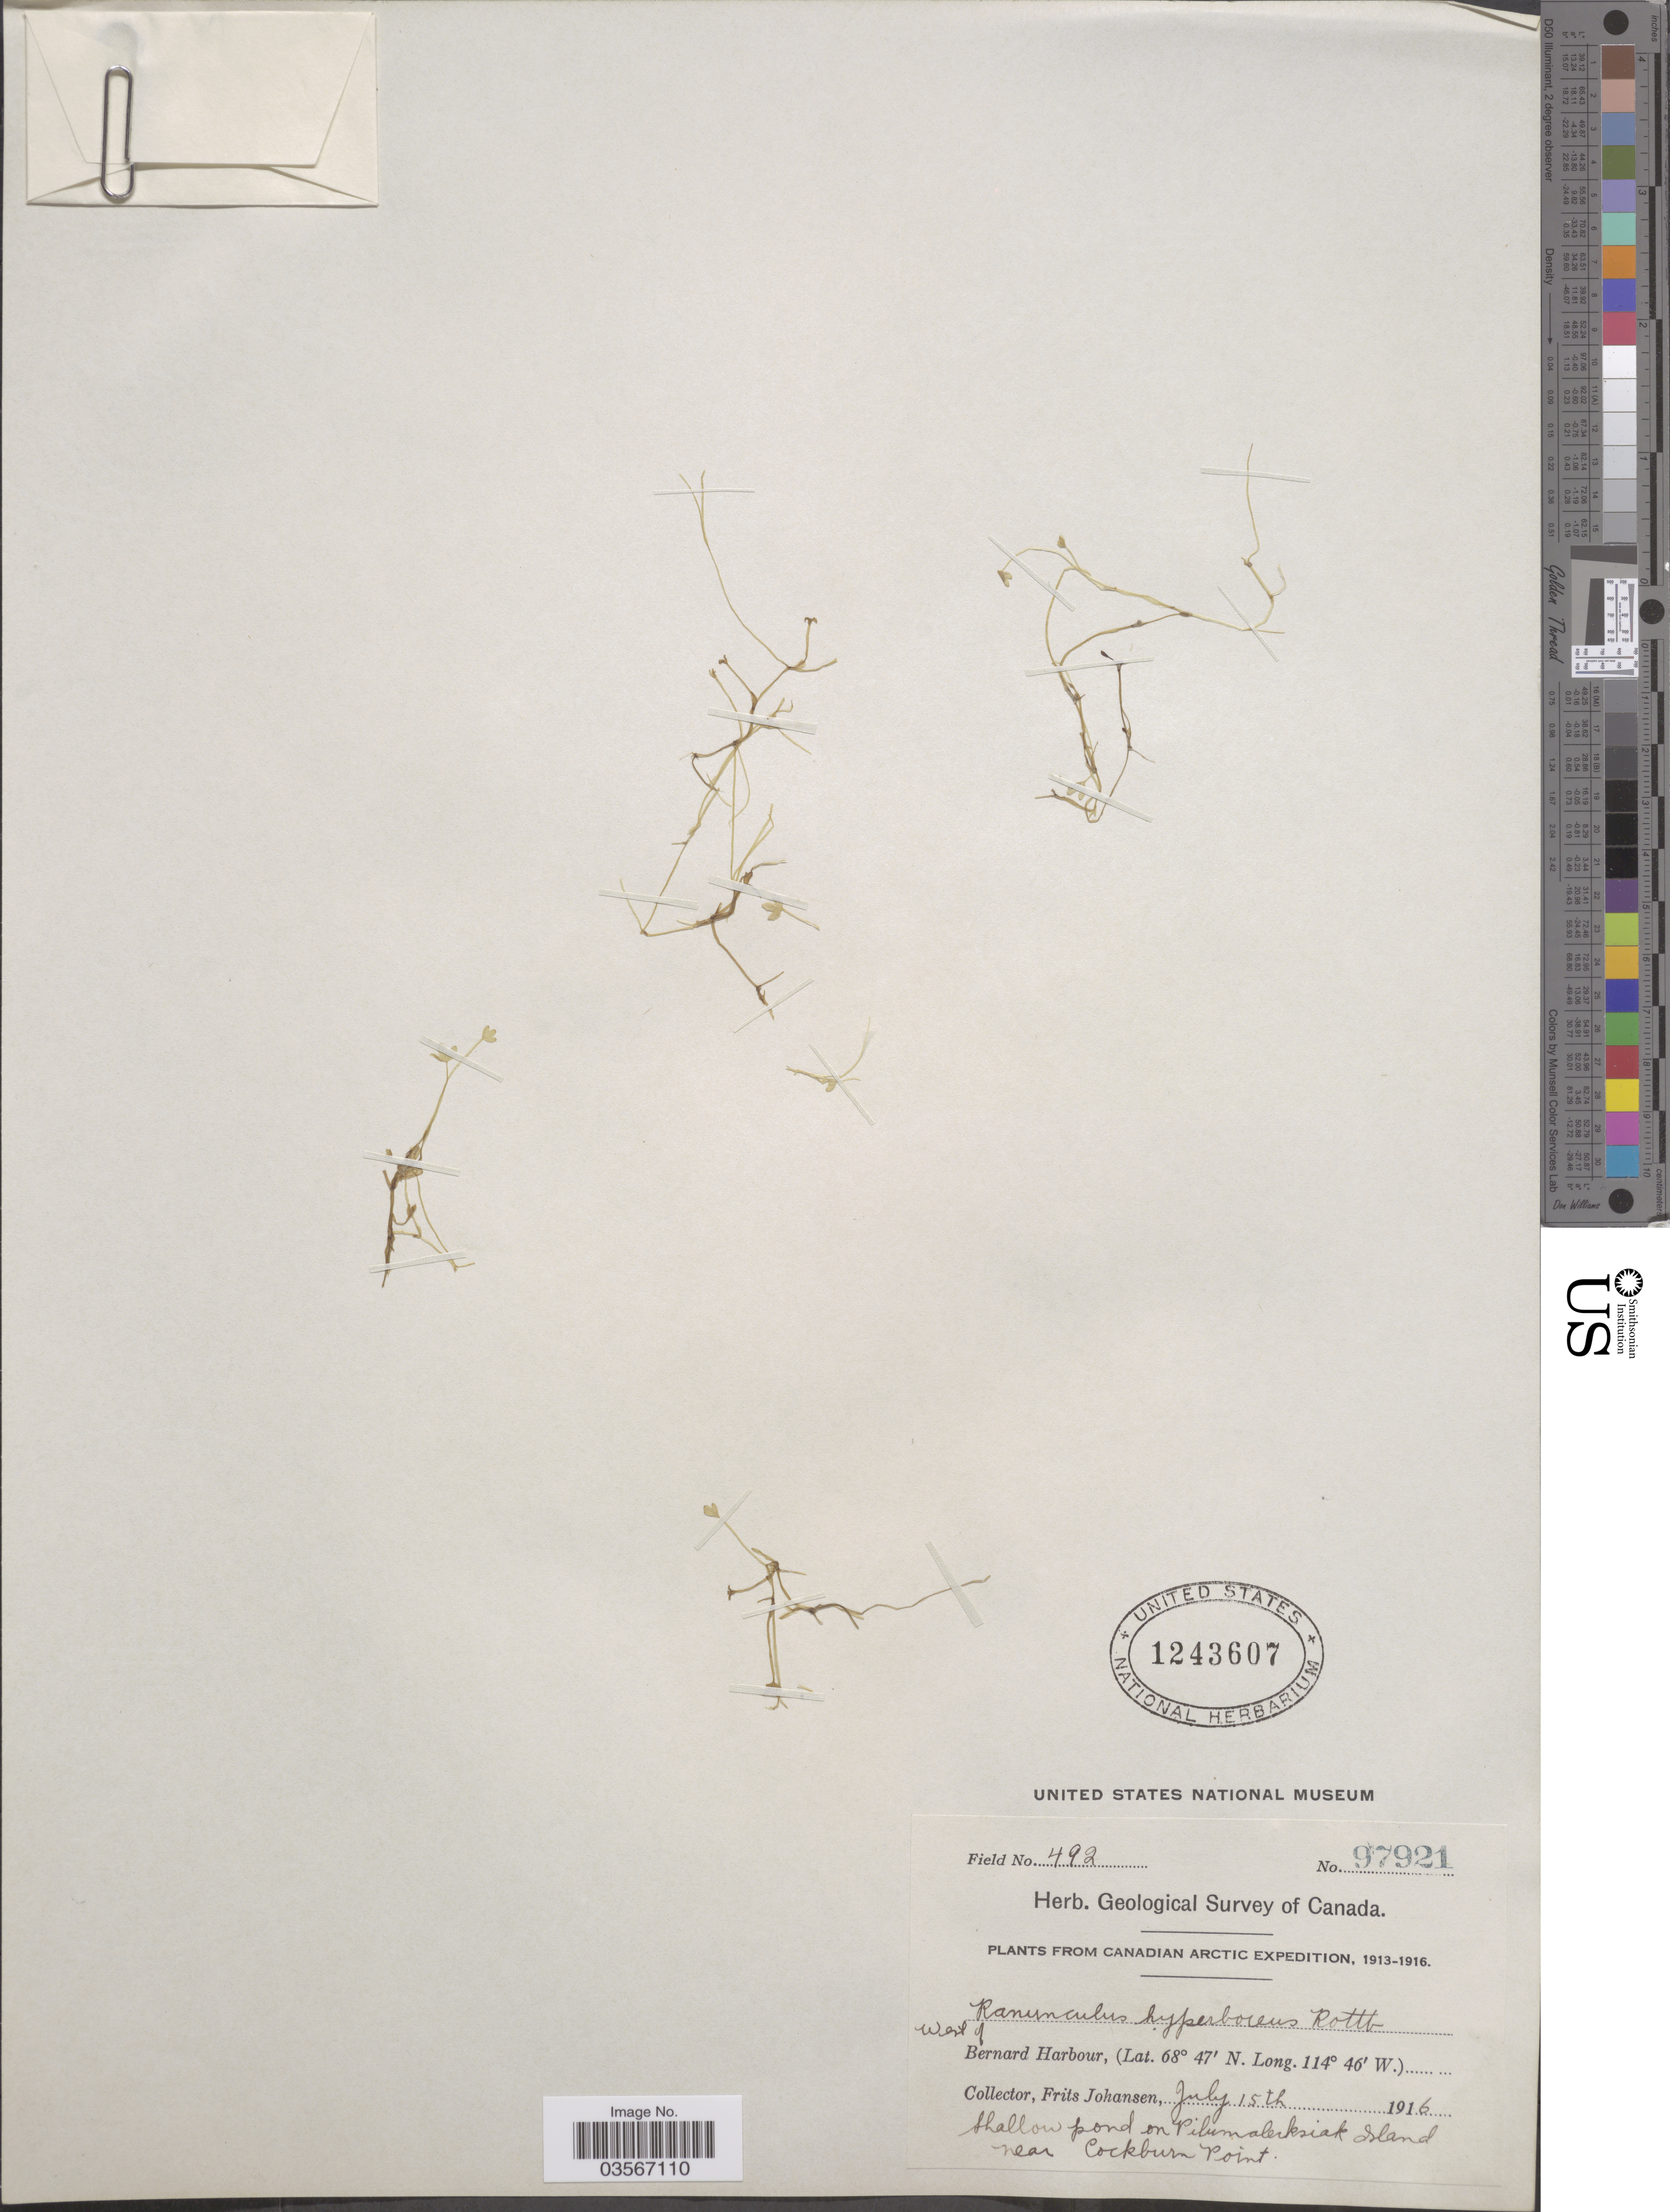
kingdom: Plantae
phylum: Tracheophyta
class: Magnoliopsida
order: Ranunculales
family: Ranunculaceae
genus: Ranunculus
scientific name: Ranunculus hyperboreus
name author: Rottb.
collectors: F. Johansen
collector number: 97921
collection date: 1916-07-15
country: Canada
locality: Canadian Arctic. West of Bernard Harbour. Shallow pond on Pilumalerksiak Island near Cockburn Point.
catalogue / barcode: US 1243607